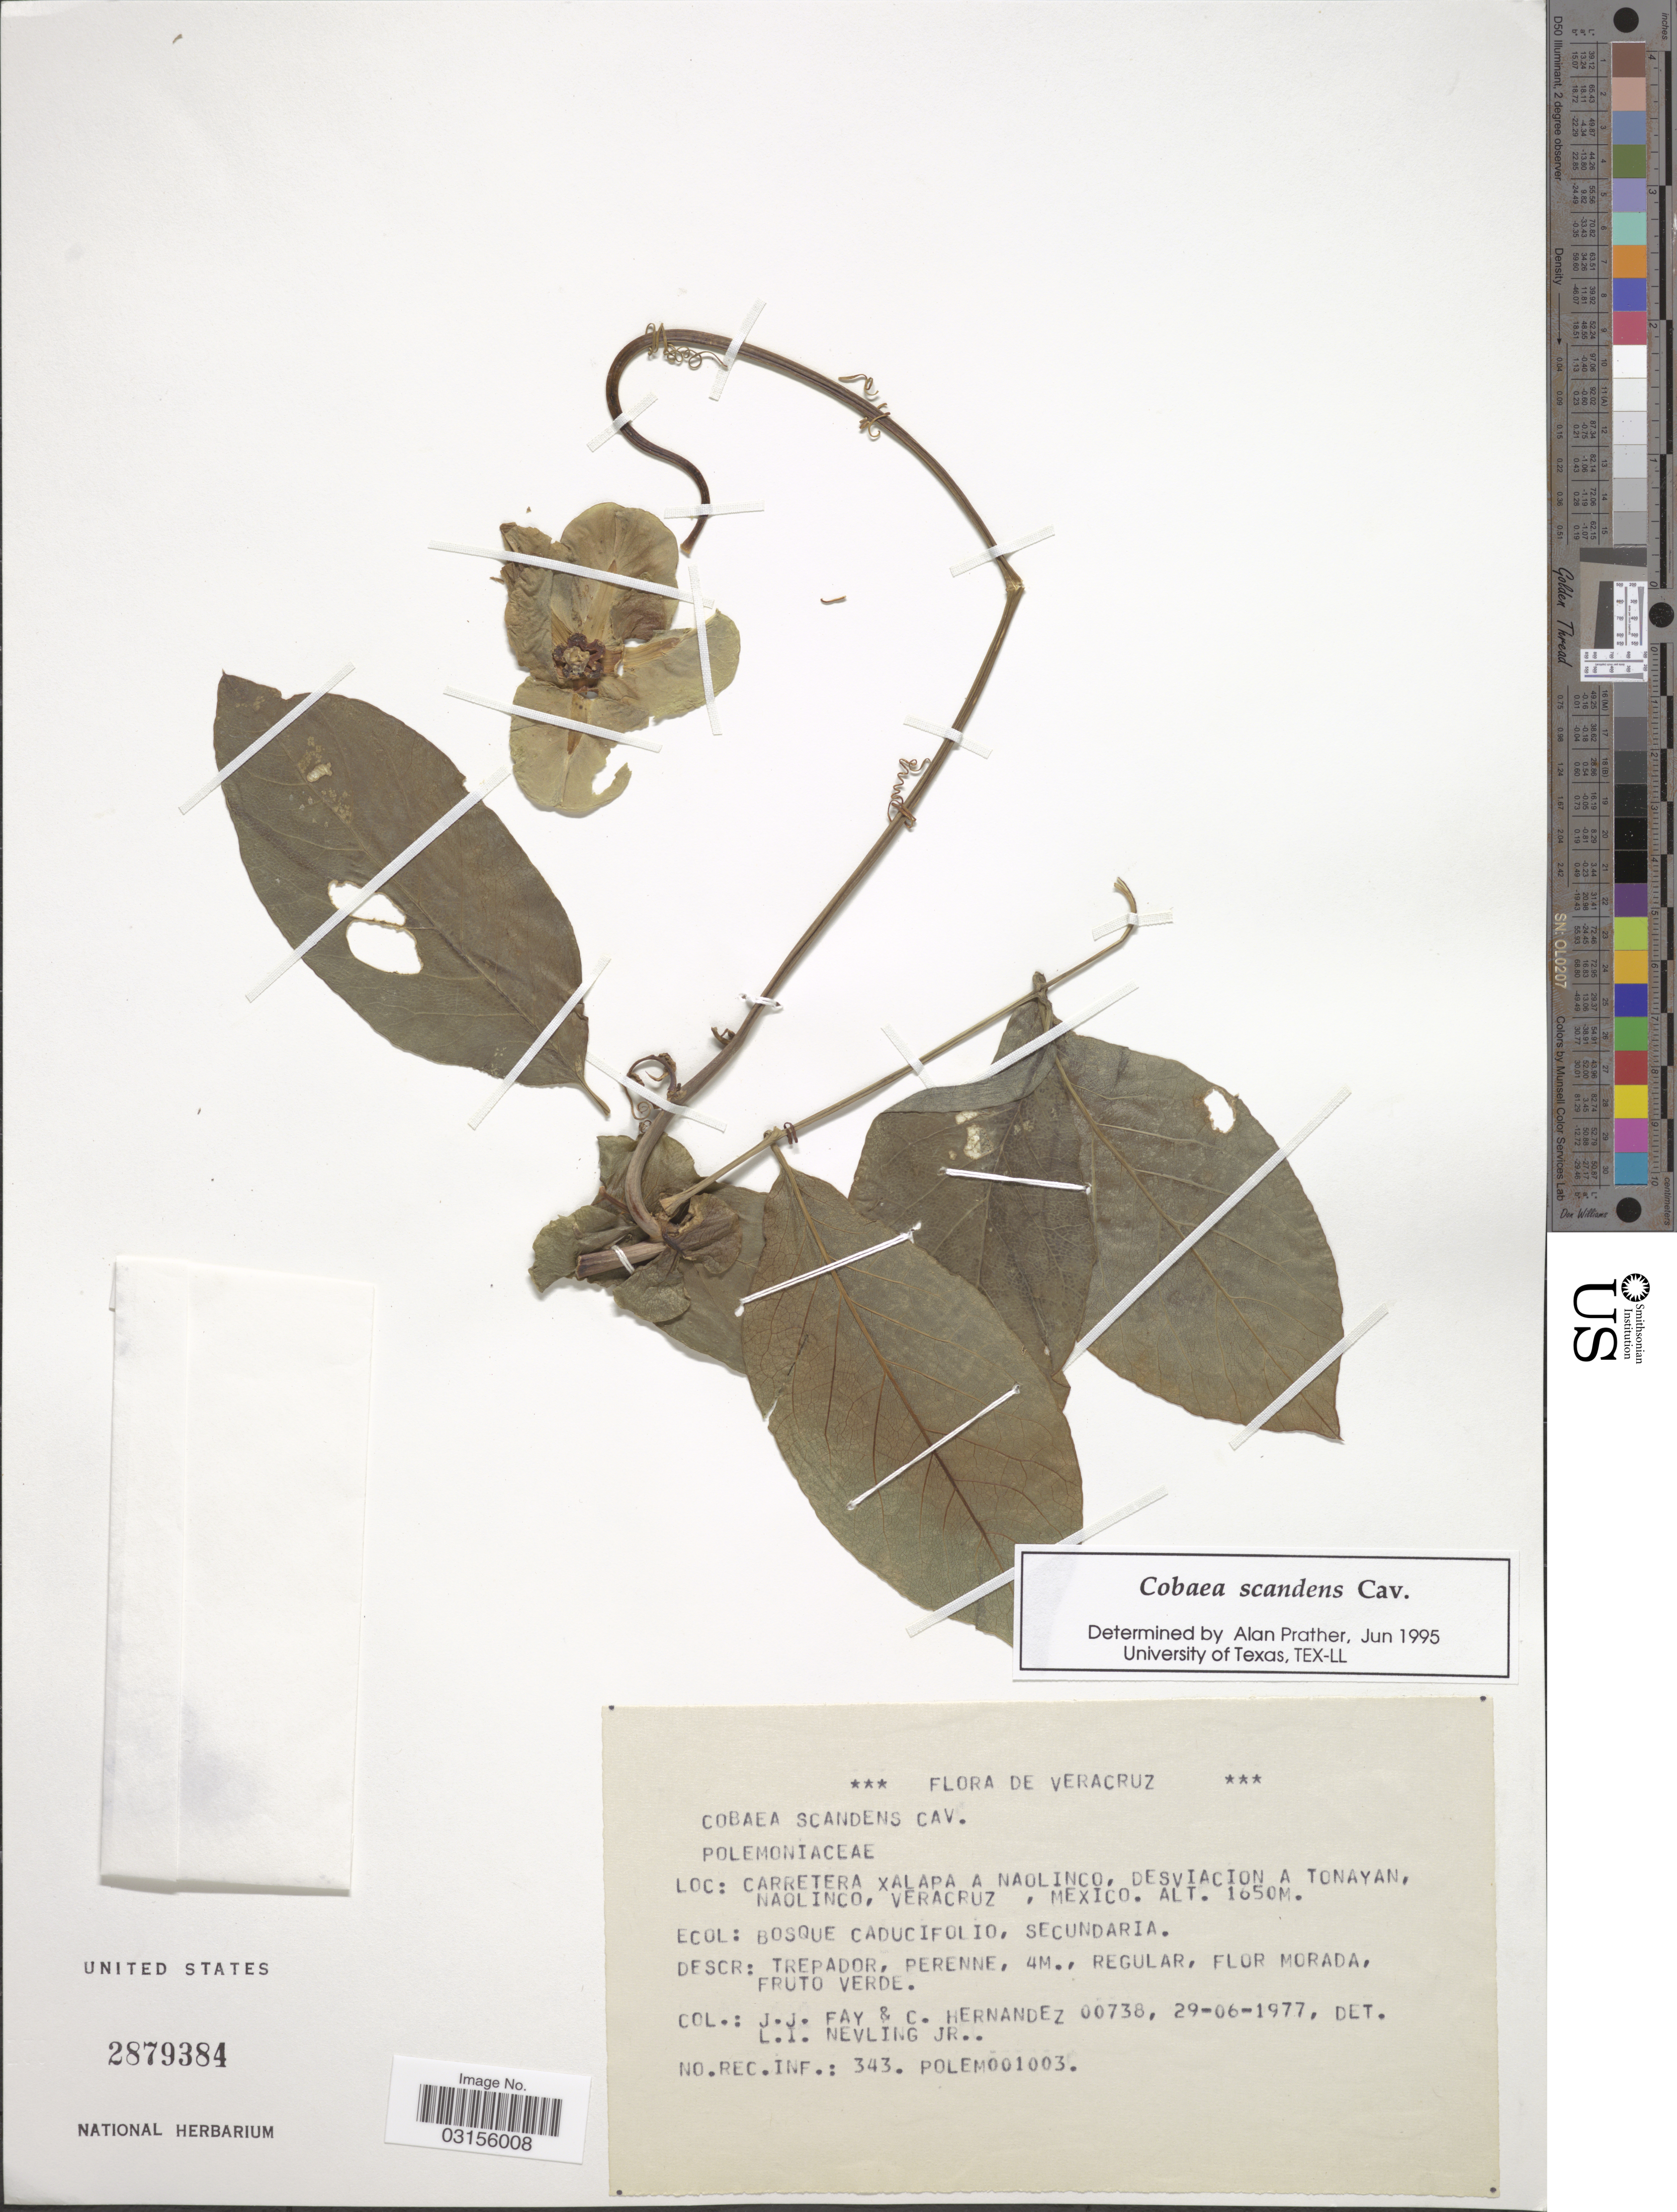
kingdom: Plantae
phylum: Tracheophyta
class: Magnoliopsida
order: Ericales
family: Polemoniaceae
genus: Cobaea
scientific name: Cobaea scandens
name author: Cav.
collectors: J. Fay, C. Hernandez & L. Nevling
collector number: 00738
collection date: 1977-06-29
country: Mexico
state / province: Veracruz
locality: Carretera Xalapa a Naolinco, Desviacion a Tonayan, Naolinco.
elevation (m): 1650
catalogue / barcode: US 2879384